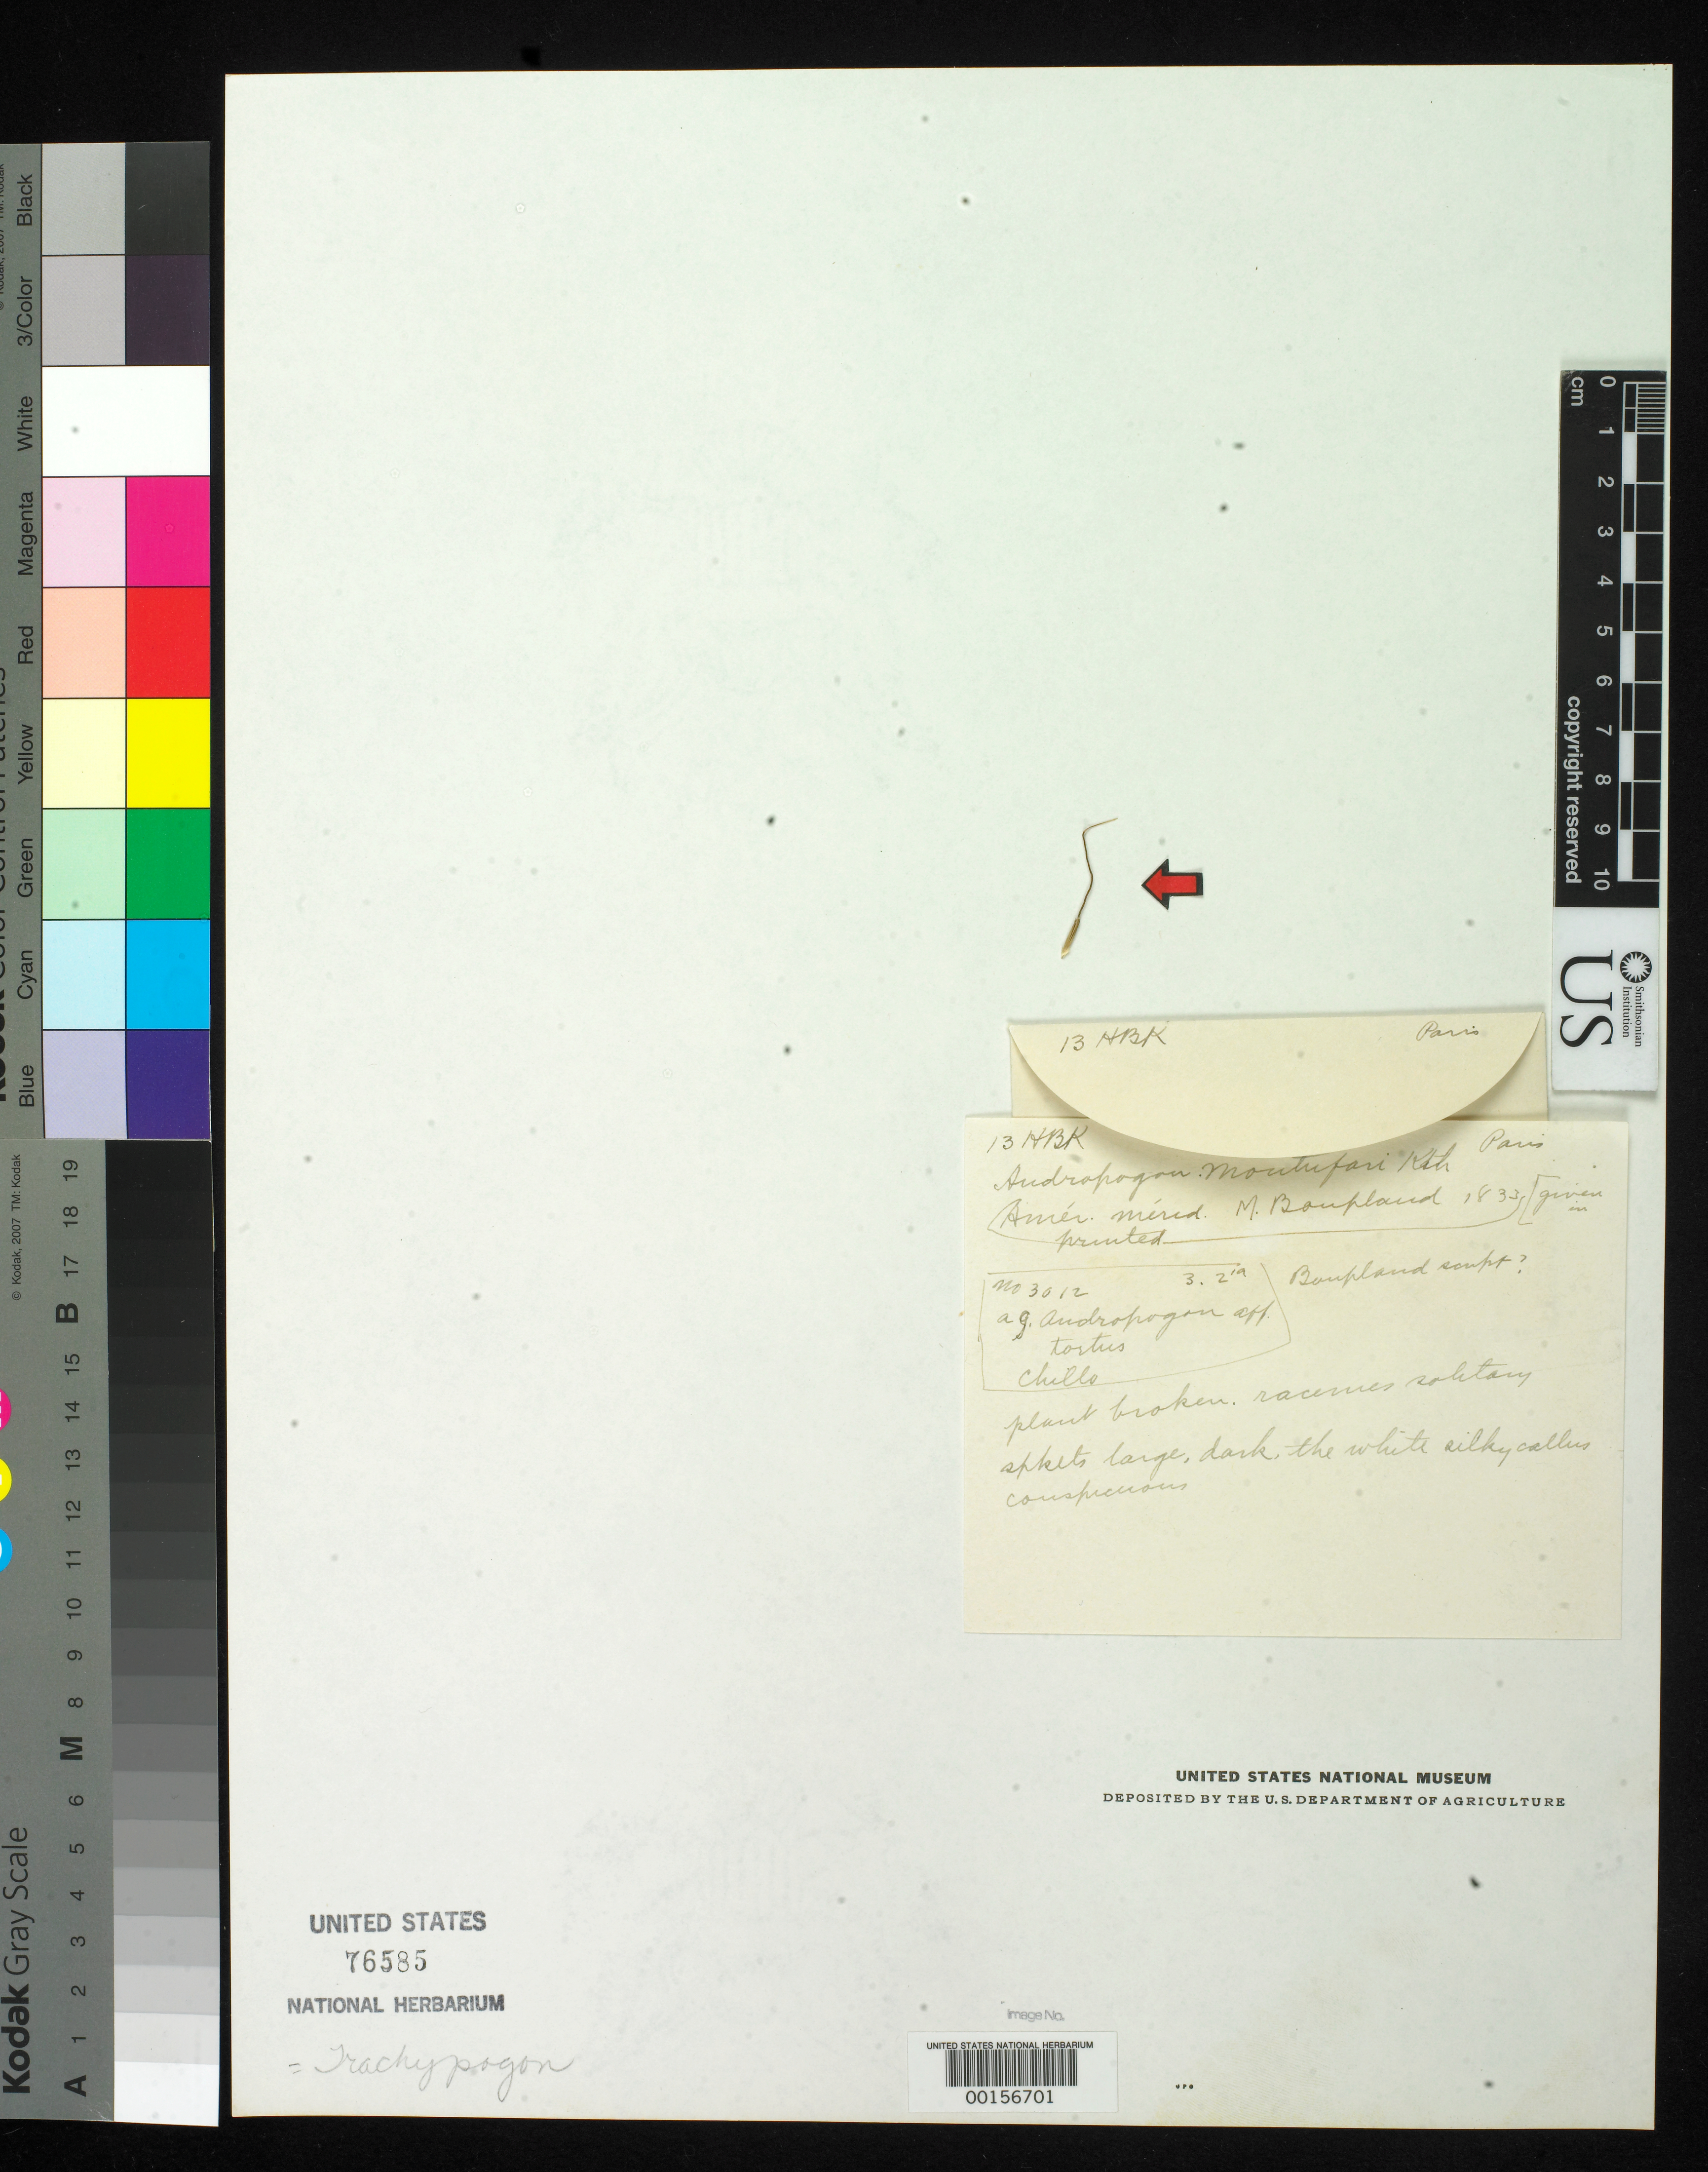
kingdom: Plantae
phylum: Tracheophyta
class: Liliopsida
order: Poales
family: Poaceae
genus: Andropogon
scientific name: Andropogon montufari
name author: Kunth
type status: Type Fragment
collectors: F. W. Humboldt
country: Ecuador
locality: Quitensis propter conocto, Pintac et Villam Chilloensem.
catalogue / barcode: US 76585